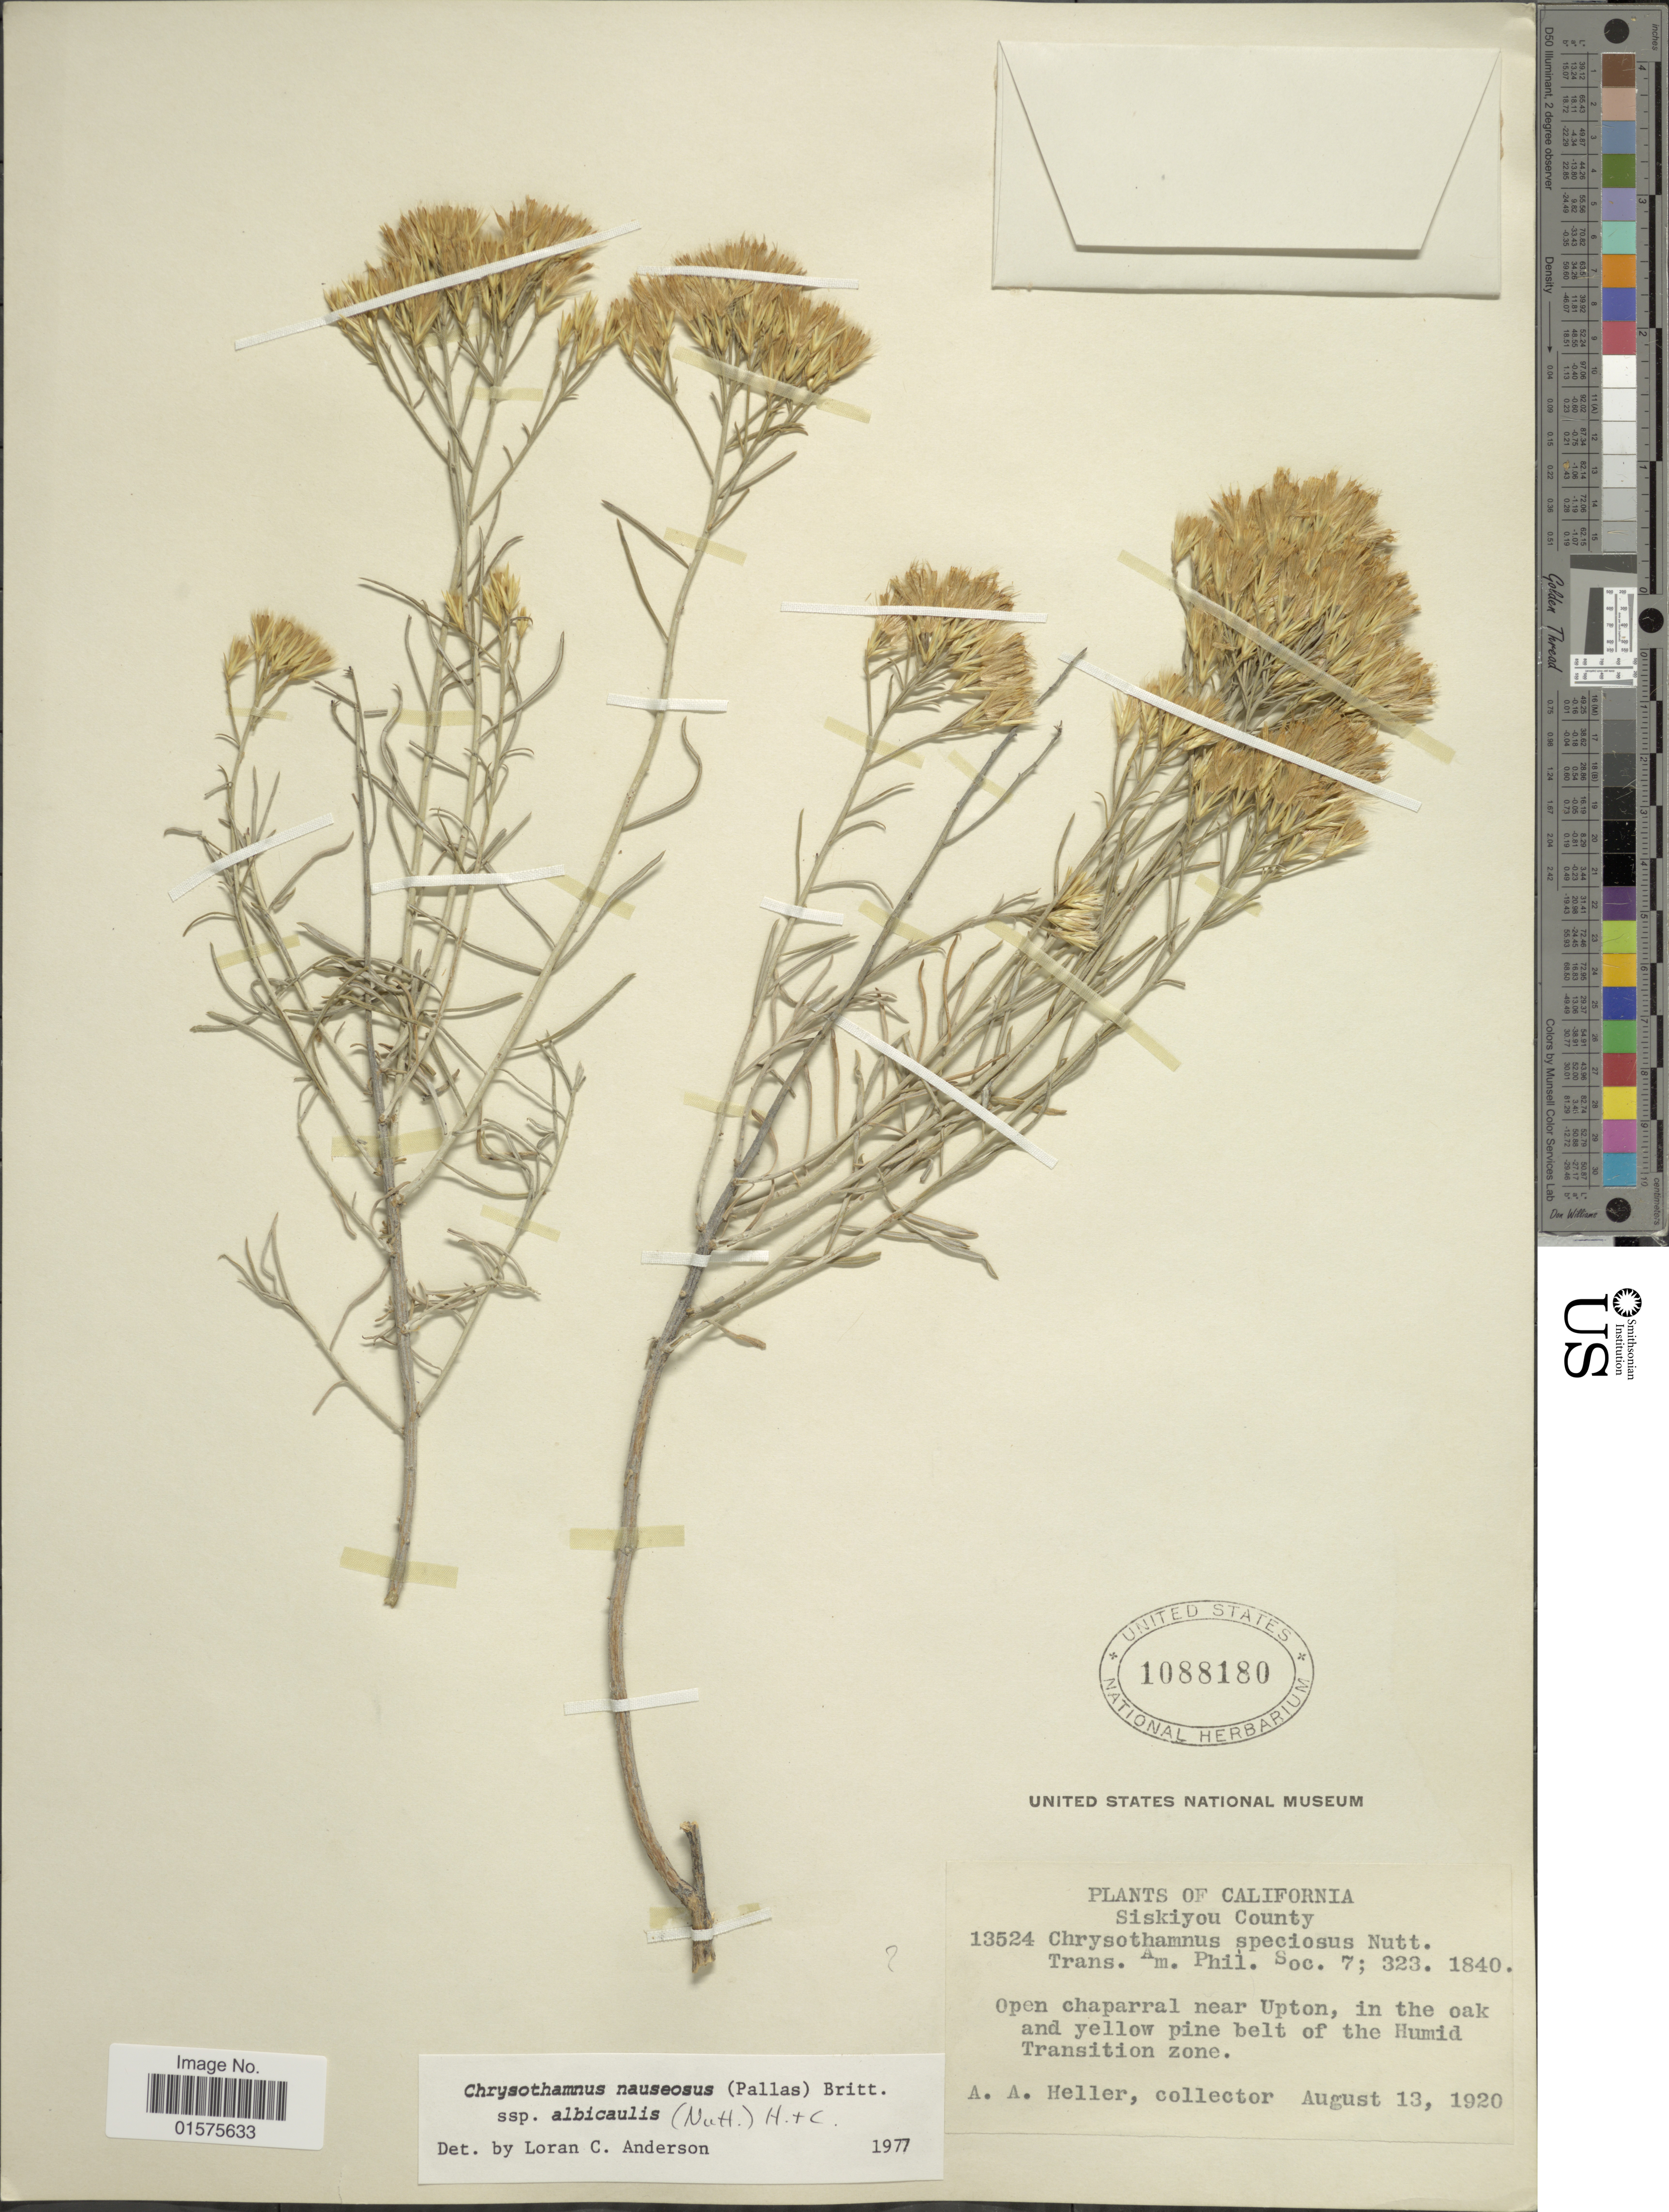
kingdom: Plantae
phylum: Tracheophyta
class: Magnoliopsida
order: Asterales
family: Asteraceae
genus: Ericameria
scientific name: Ericameria nauseosa var. speciosa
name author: (Nutt.) G.L. Nesom & G.I. Baird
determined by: Urbatsch, Lowell E., Curator (LSU), Louisiana State University (UNITED STATES)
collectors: A. A. Heller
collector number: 13524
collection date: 1920-08-13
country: United States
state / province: California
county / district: Siskiyou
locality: Siskiyou County. Open chaparral near Upton, in the oak and yellow pine belt of the Humid Transiton zone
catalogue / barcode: US 1088180